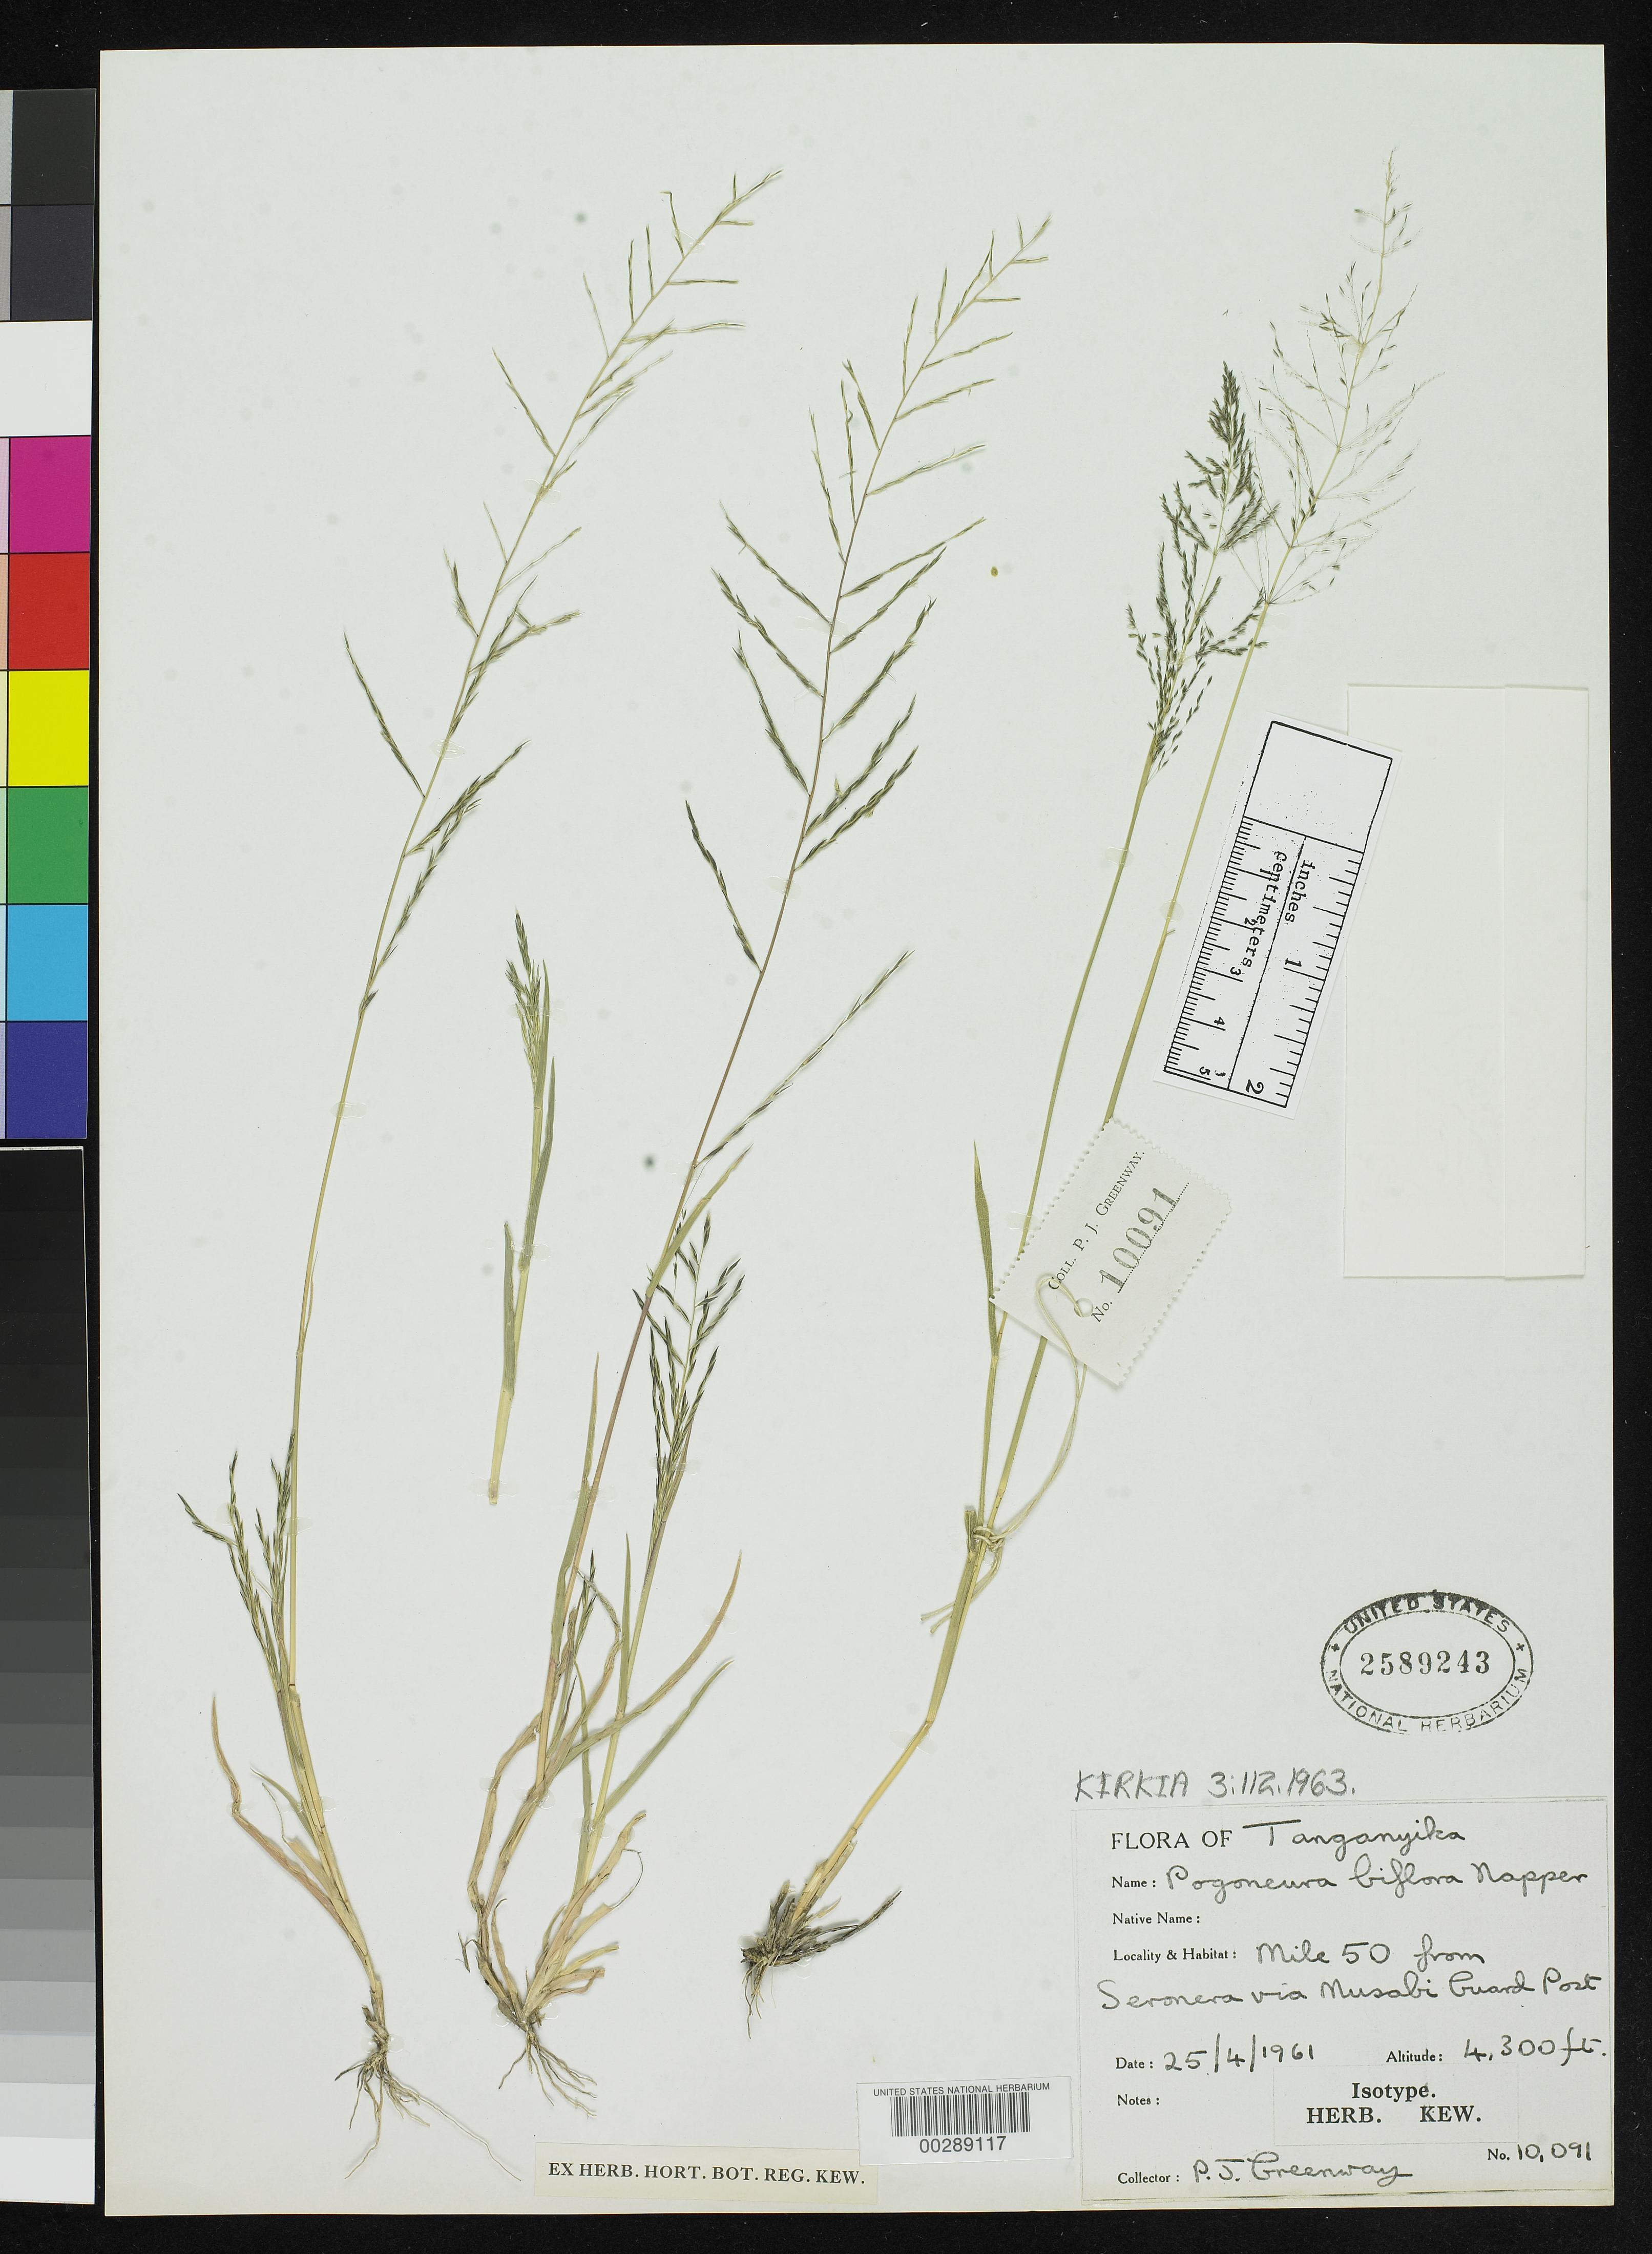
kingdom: Plantae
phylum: Tracheophyta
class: Liliopsida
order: Poales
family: Poaceae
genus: Pogoneura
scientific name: Pogoneura biflora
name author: Napper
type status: Isotype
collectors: P. J. Greenway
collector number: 10091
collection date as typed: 25 Apr 1961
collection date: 1961-04-25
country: Tanzania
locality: Mi 50 from Seronera via Musabi guard post.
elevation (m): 1311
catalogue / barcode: US 2589243